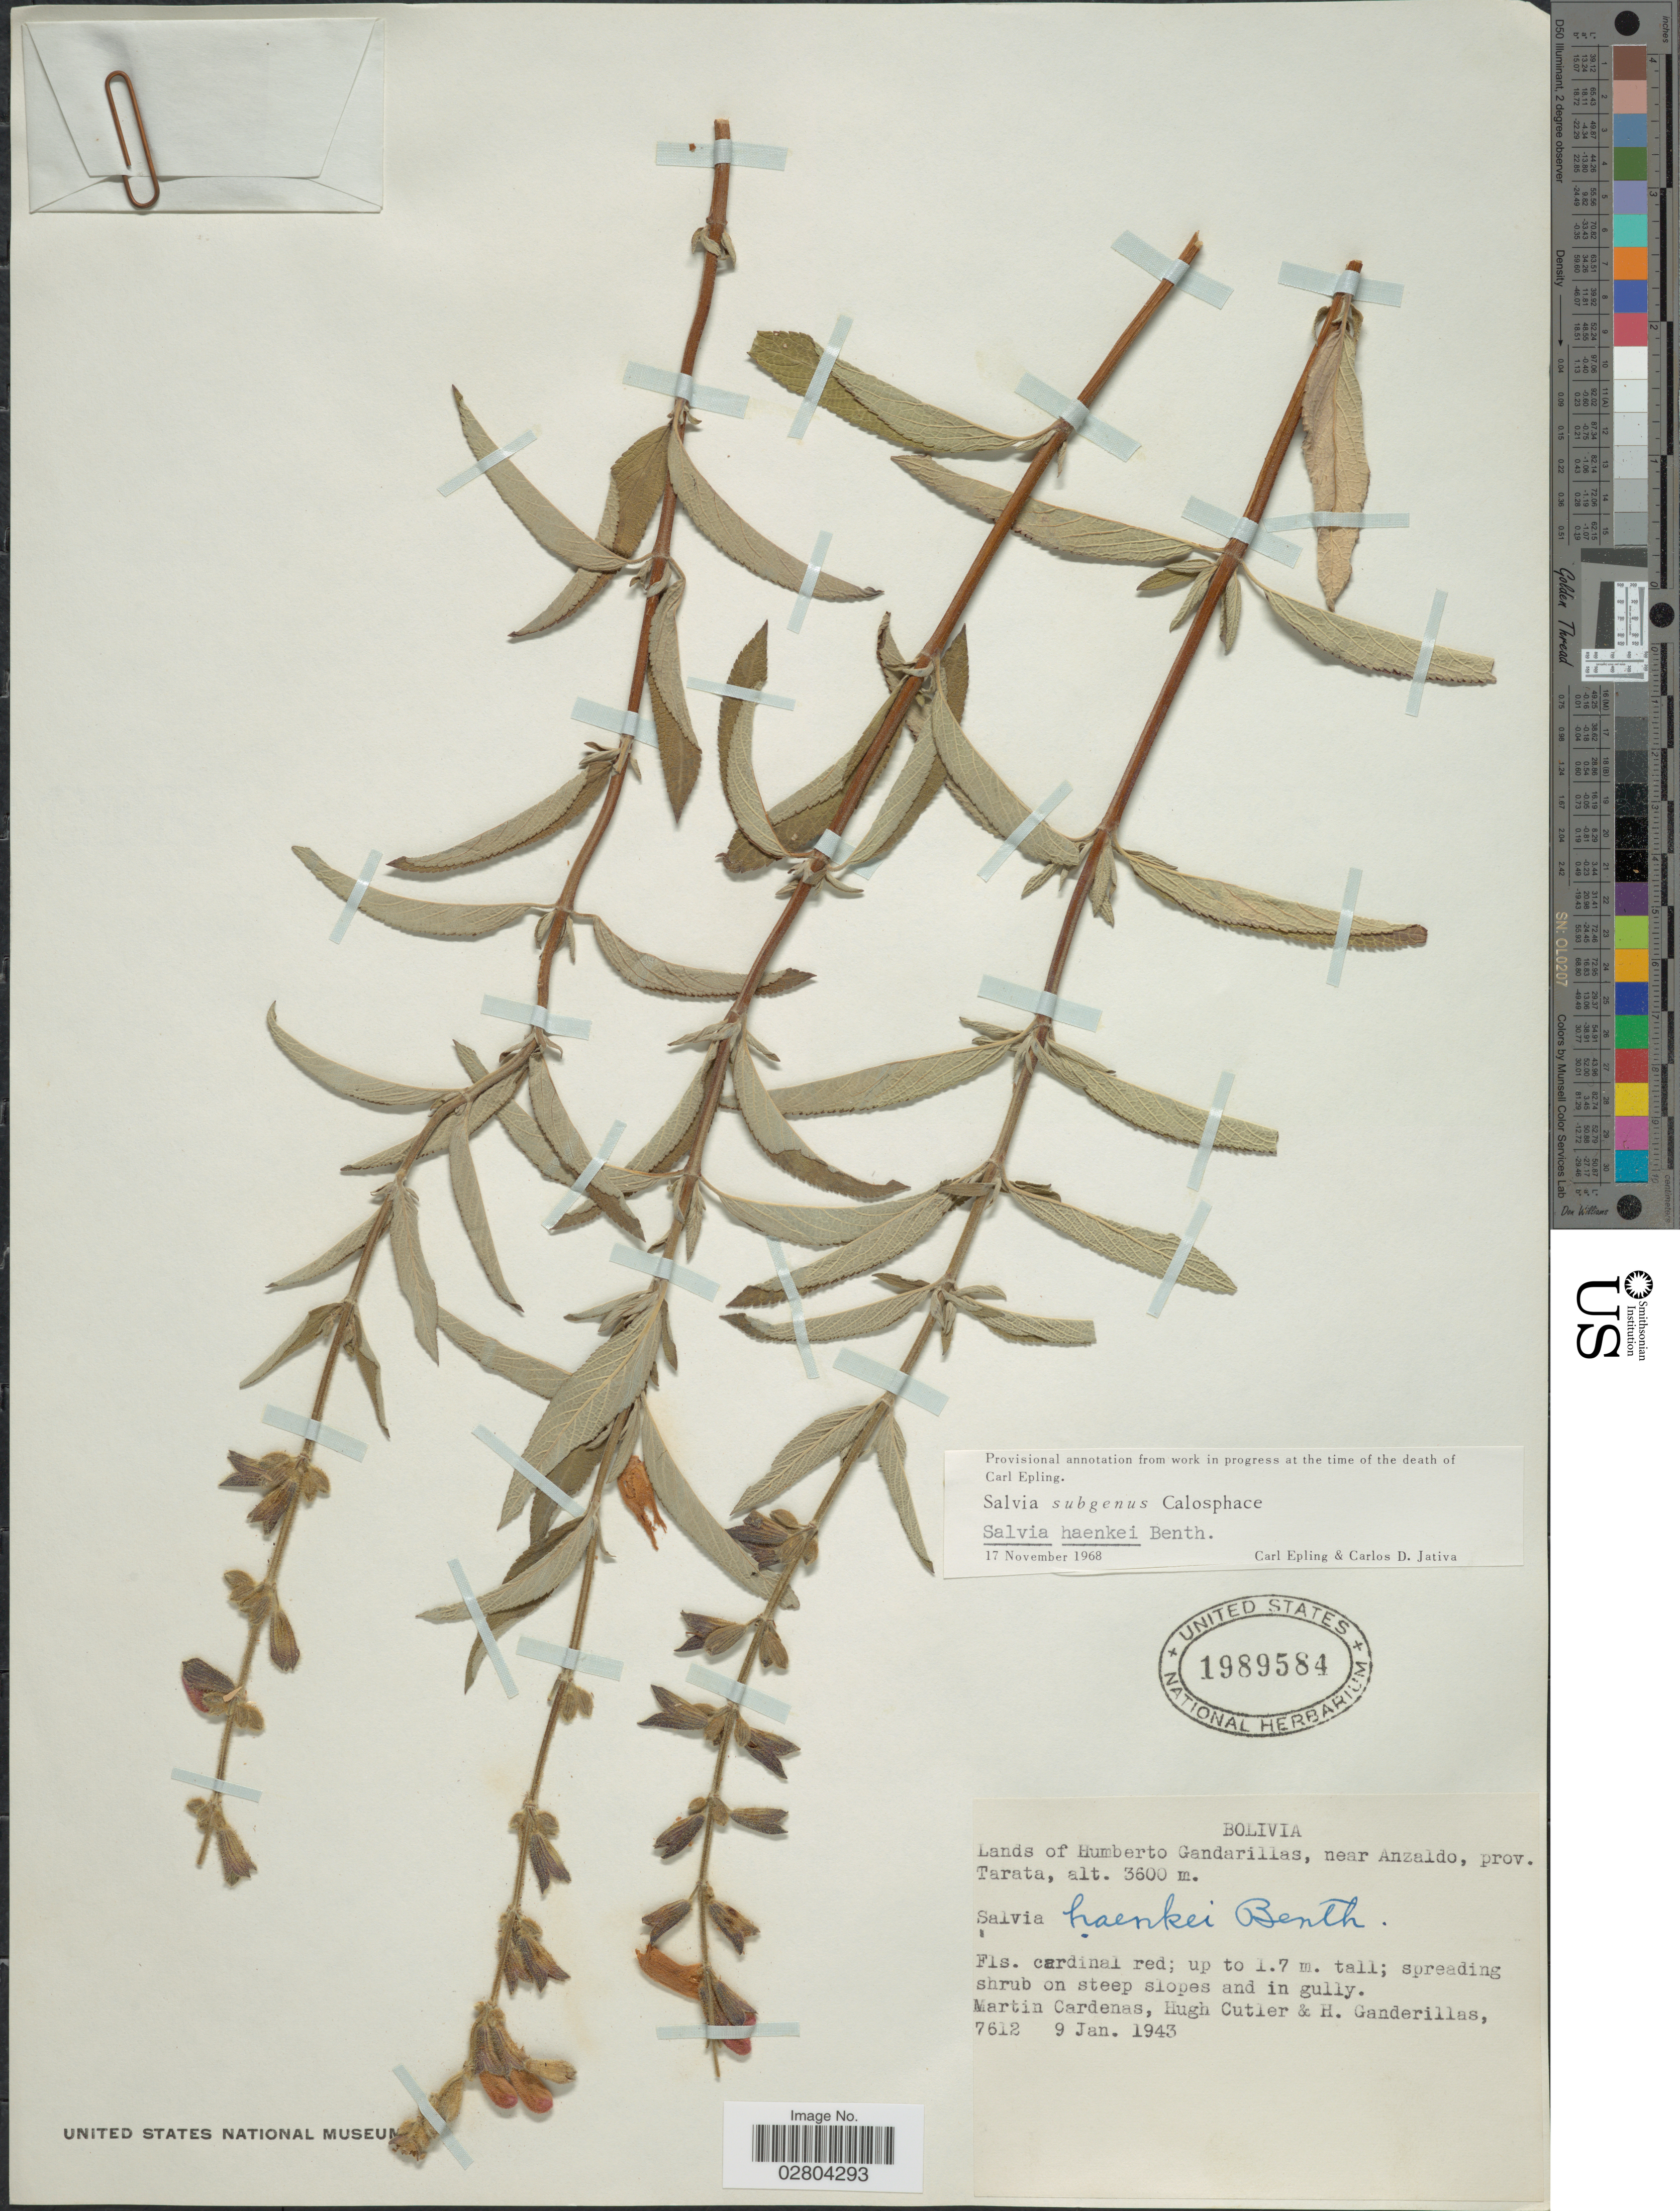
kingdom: Plantae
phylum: Tracheophyta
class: Magnoliopsida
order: Lamiales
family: Lamiaceae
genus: Salvia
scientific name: Salvia haenkei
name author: Benth.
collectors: M. Cárdenas, H. C. Cutler & H. Gandarillas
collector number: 7612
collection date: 1943-01-09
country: Bolivia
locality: Lands of Humberto Gandarillas, near Anzaldo, prov. Tarata.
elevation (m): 3600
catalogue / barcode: US 1989584